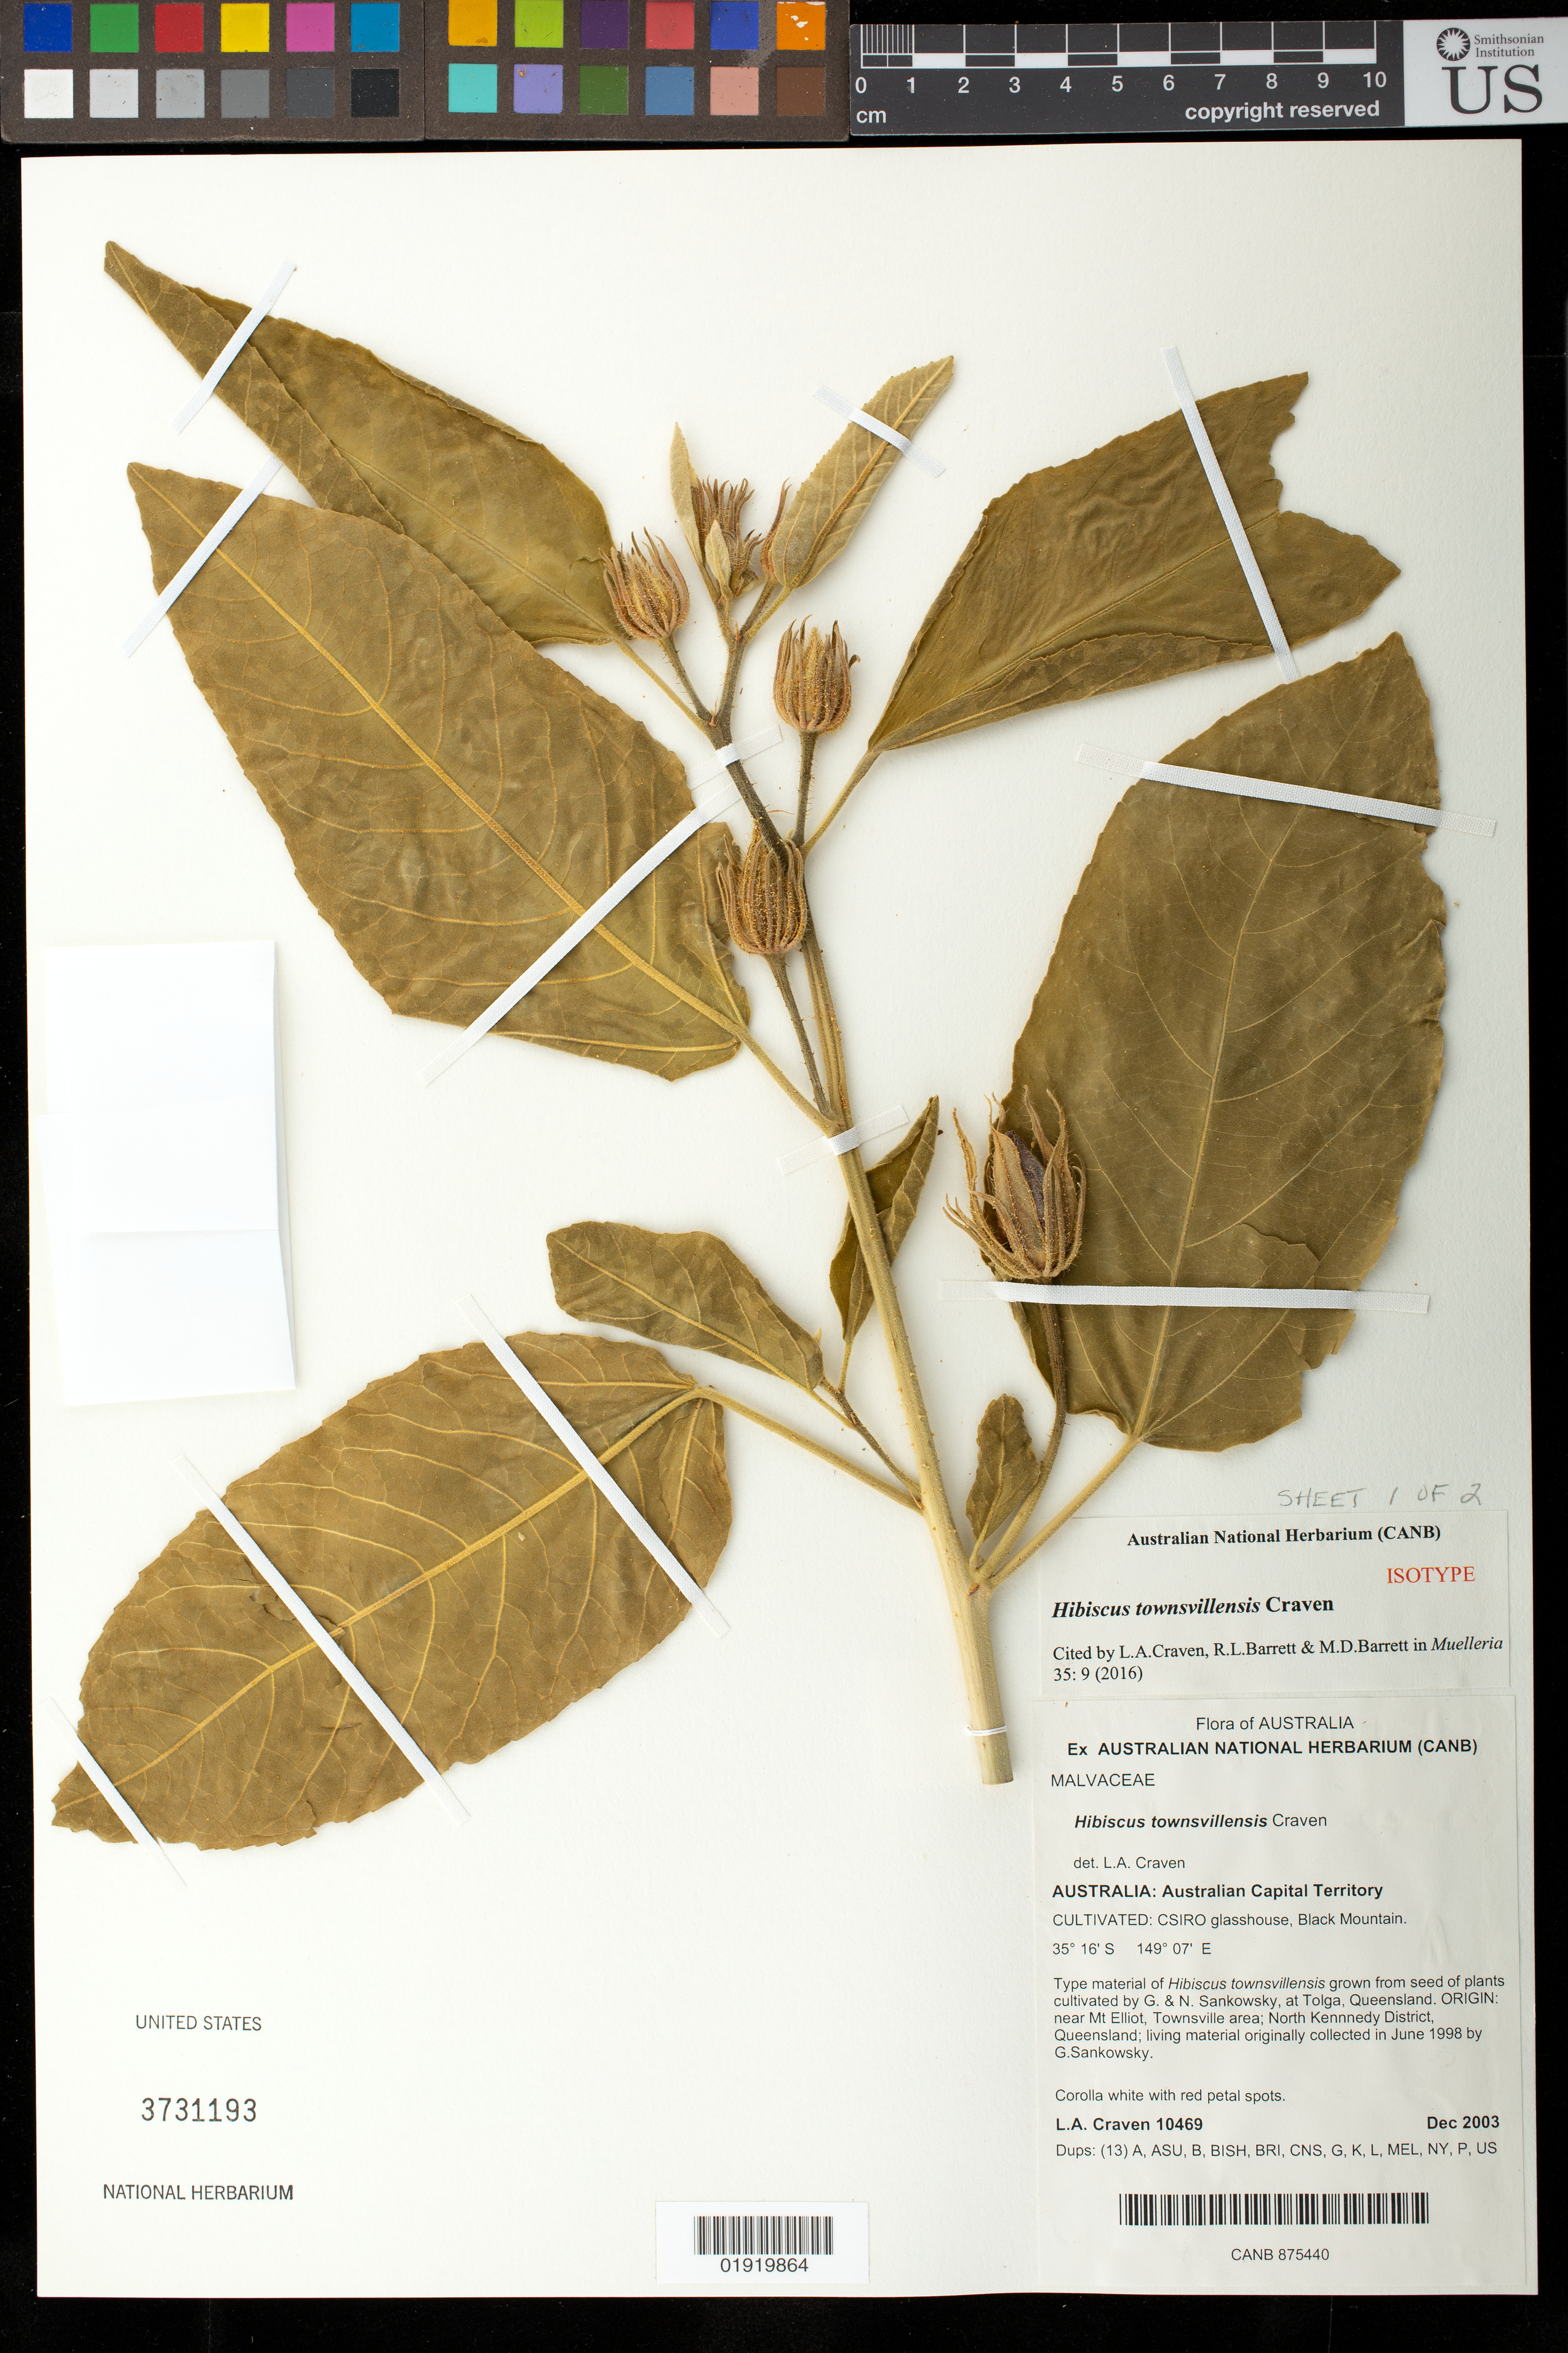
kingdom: Plantae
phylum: Tracheophyta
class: Magnoliopsida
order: Malvales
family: Malvaceae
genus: Hibiscus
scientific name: Hibiscus townsvillensis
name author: Craven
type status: Isotype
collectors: L. A. Craven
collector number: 10469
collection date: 2003-12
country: Australia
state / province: Australian Capital Territory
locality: Cultivated: CSIRO glasshouse, Black Mountain. Grown from seed of plants cultivated by G. & N. Sankowsky, at Tolga, Queensland. Origin: near Mt. Elliot, Townsville area; North Kennedy District, Queensland; living material originally collected in June 1998 by GJ. Sankowsky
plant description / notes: Cultivated: CSIRO glasshouse, Black Mountain. Grown from seed of plants cultivated by G. & N. Sankowsky, at Tolga, Queensland. Origin: near Mt. Elliot, Townsville area; North Kennedy District, Queensland; living material originally collected in June 1998 by GJ. Sankowsky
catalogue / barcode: US 3731193